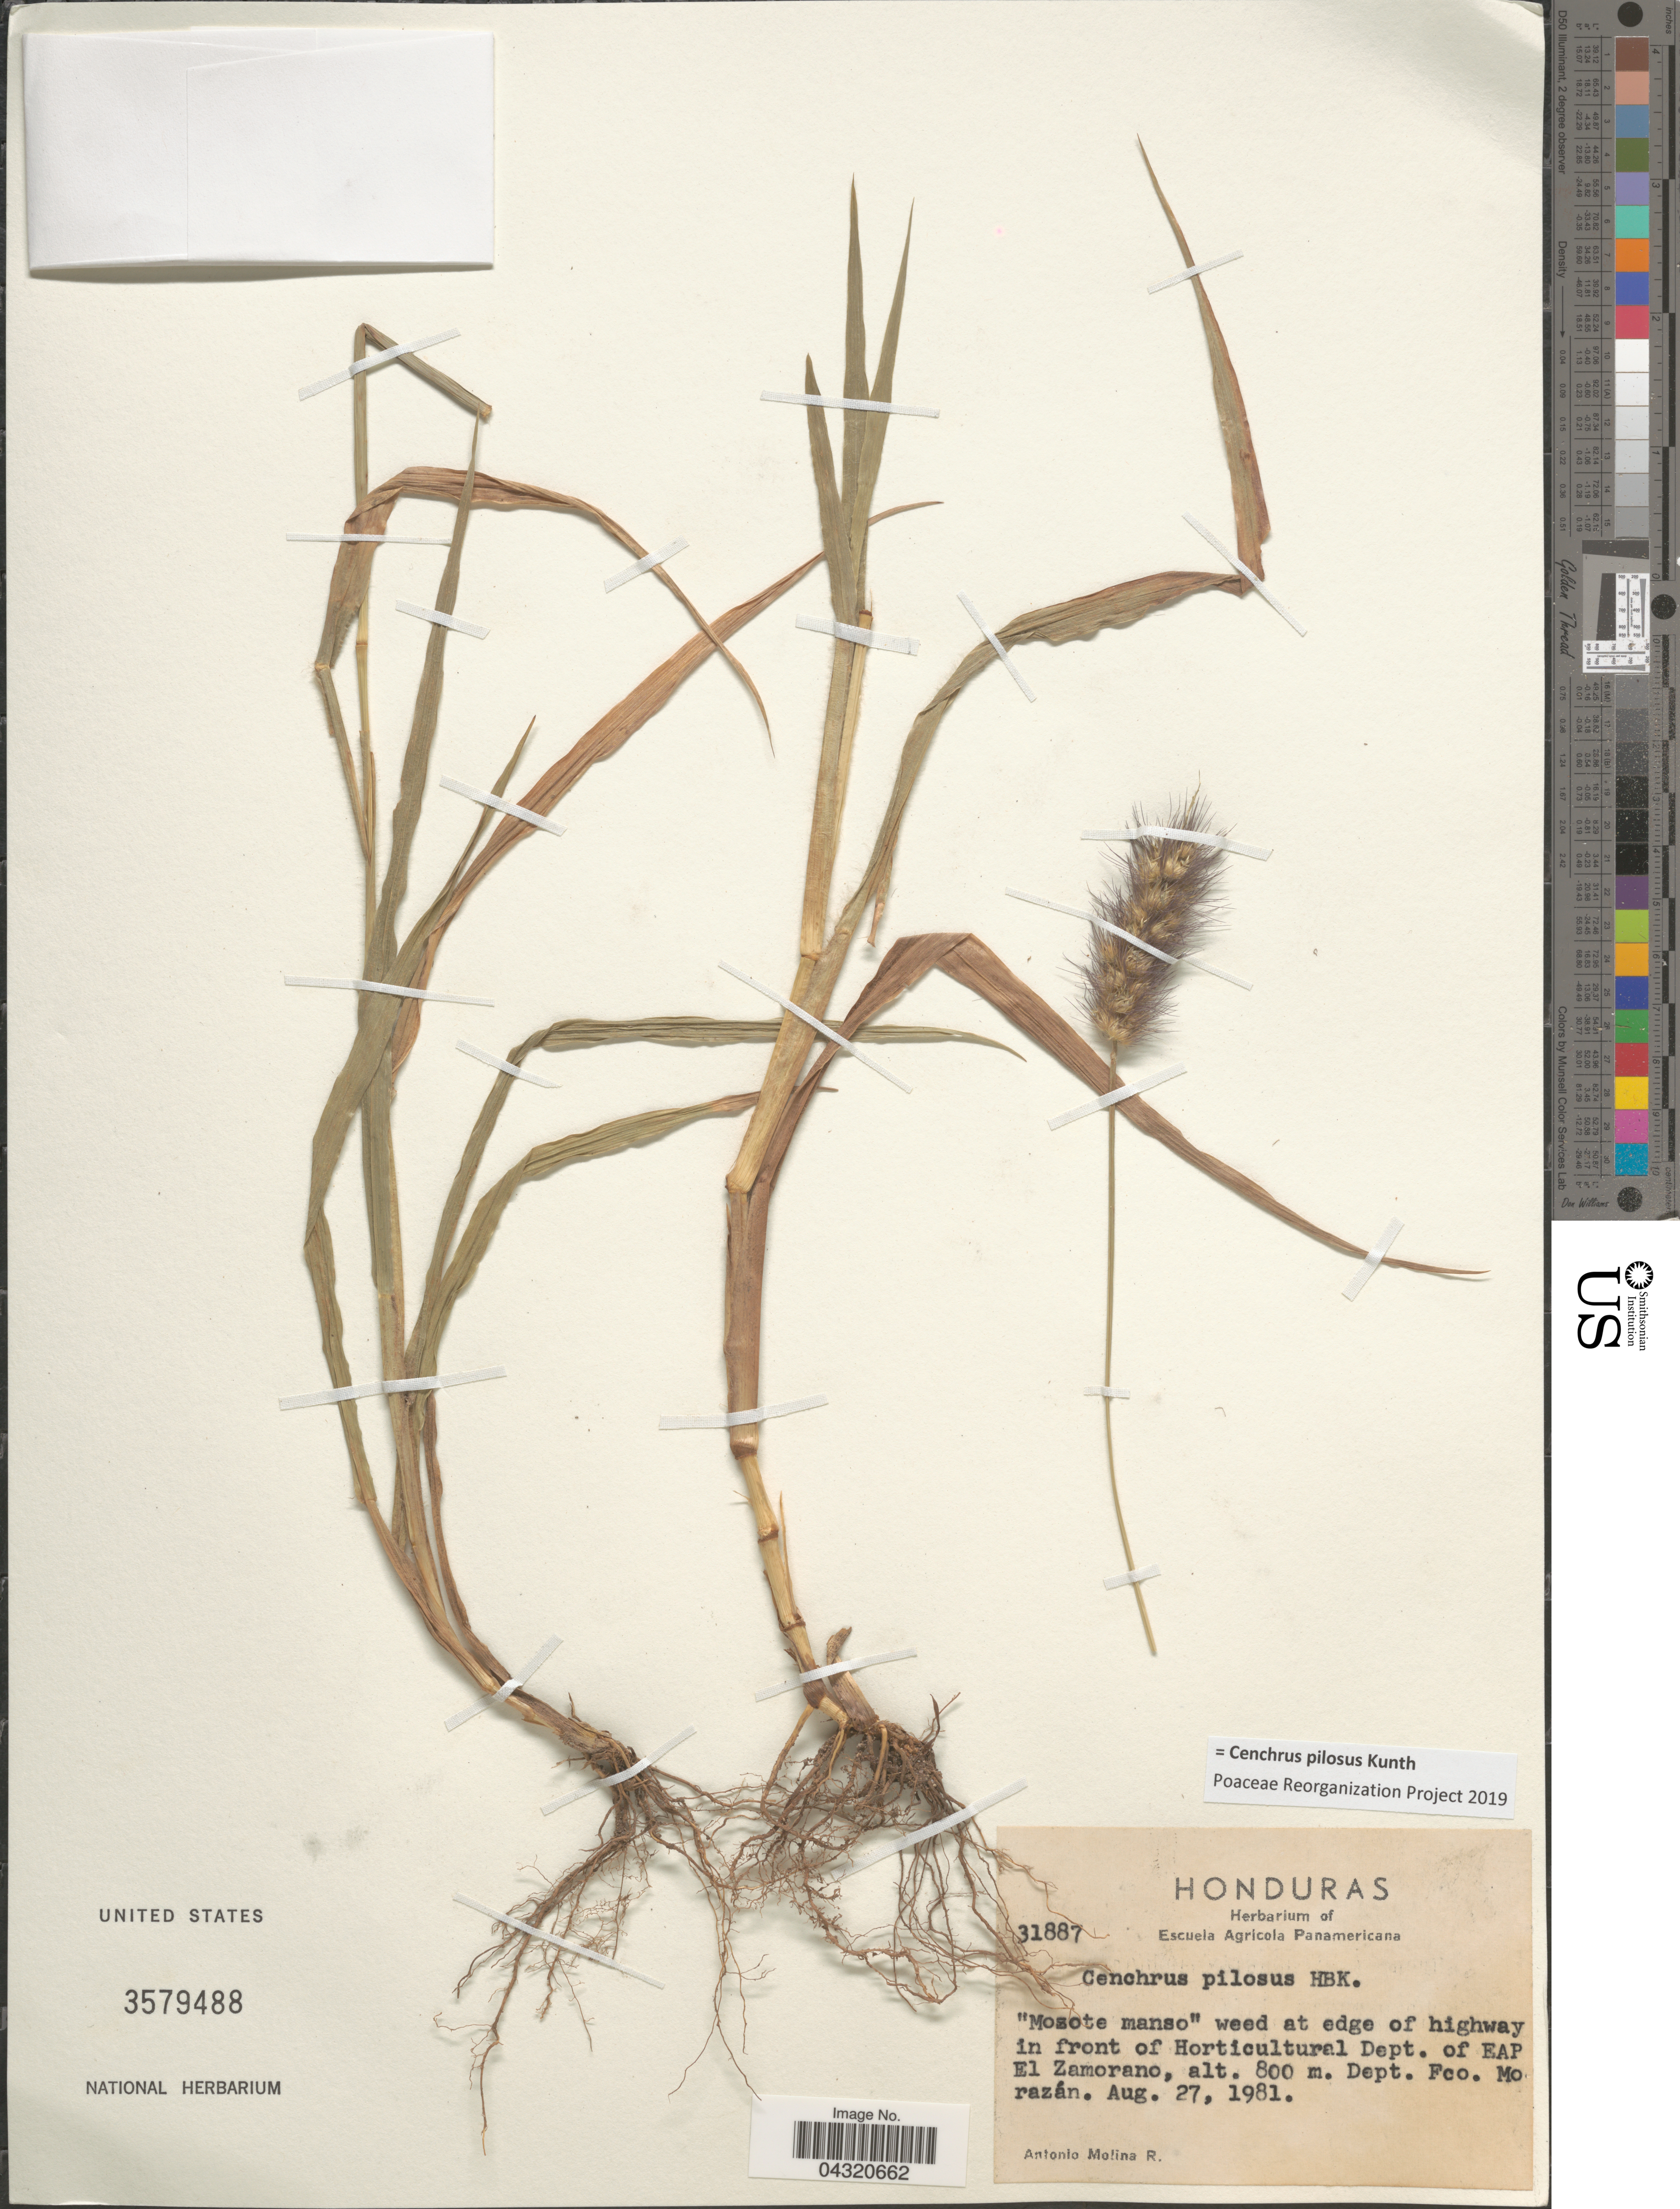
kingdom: Plantae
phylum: Tracheophyta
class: Liliopsida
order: Poales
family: Poaceae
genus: Cenchrus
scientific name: Cenchrus pilosus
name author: Kunth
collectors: A. Molina R.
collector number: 31887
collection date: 1981-08-27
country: Honduras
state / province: Fco. Morazán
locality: Mosote mando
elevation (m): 800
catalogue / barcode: US 3579488